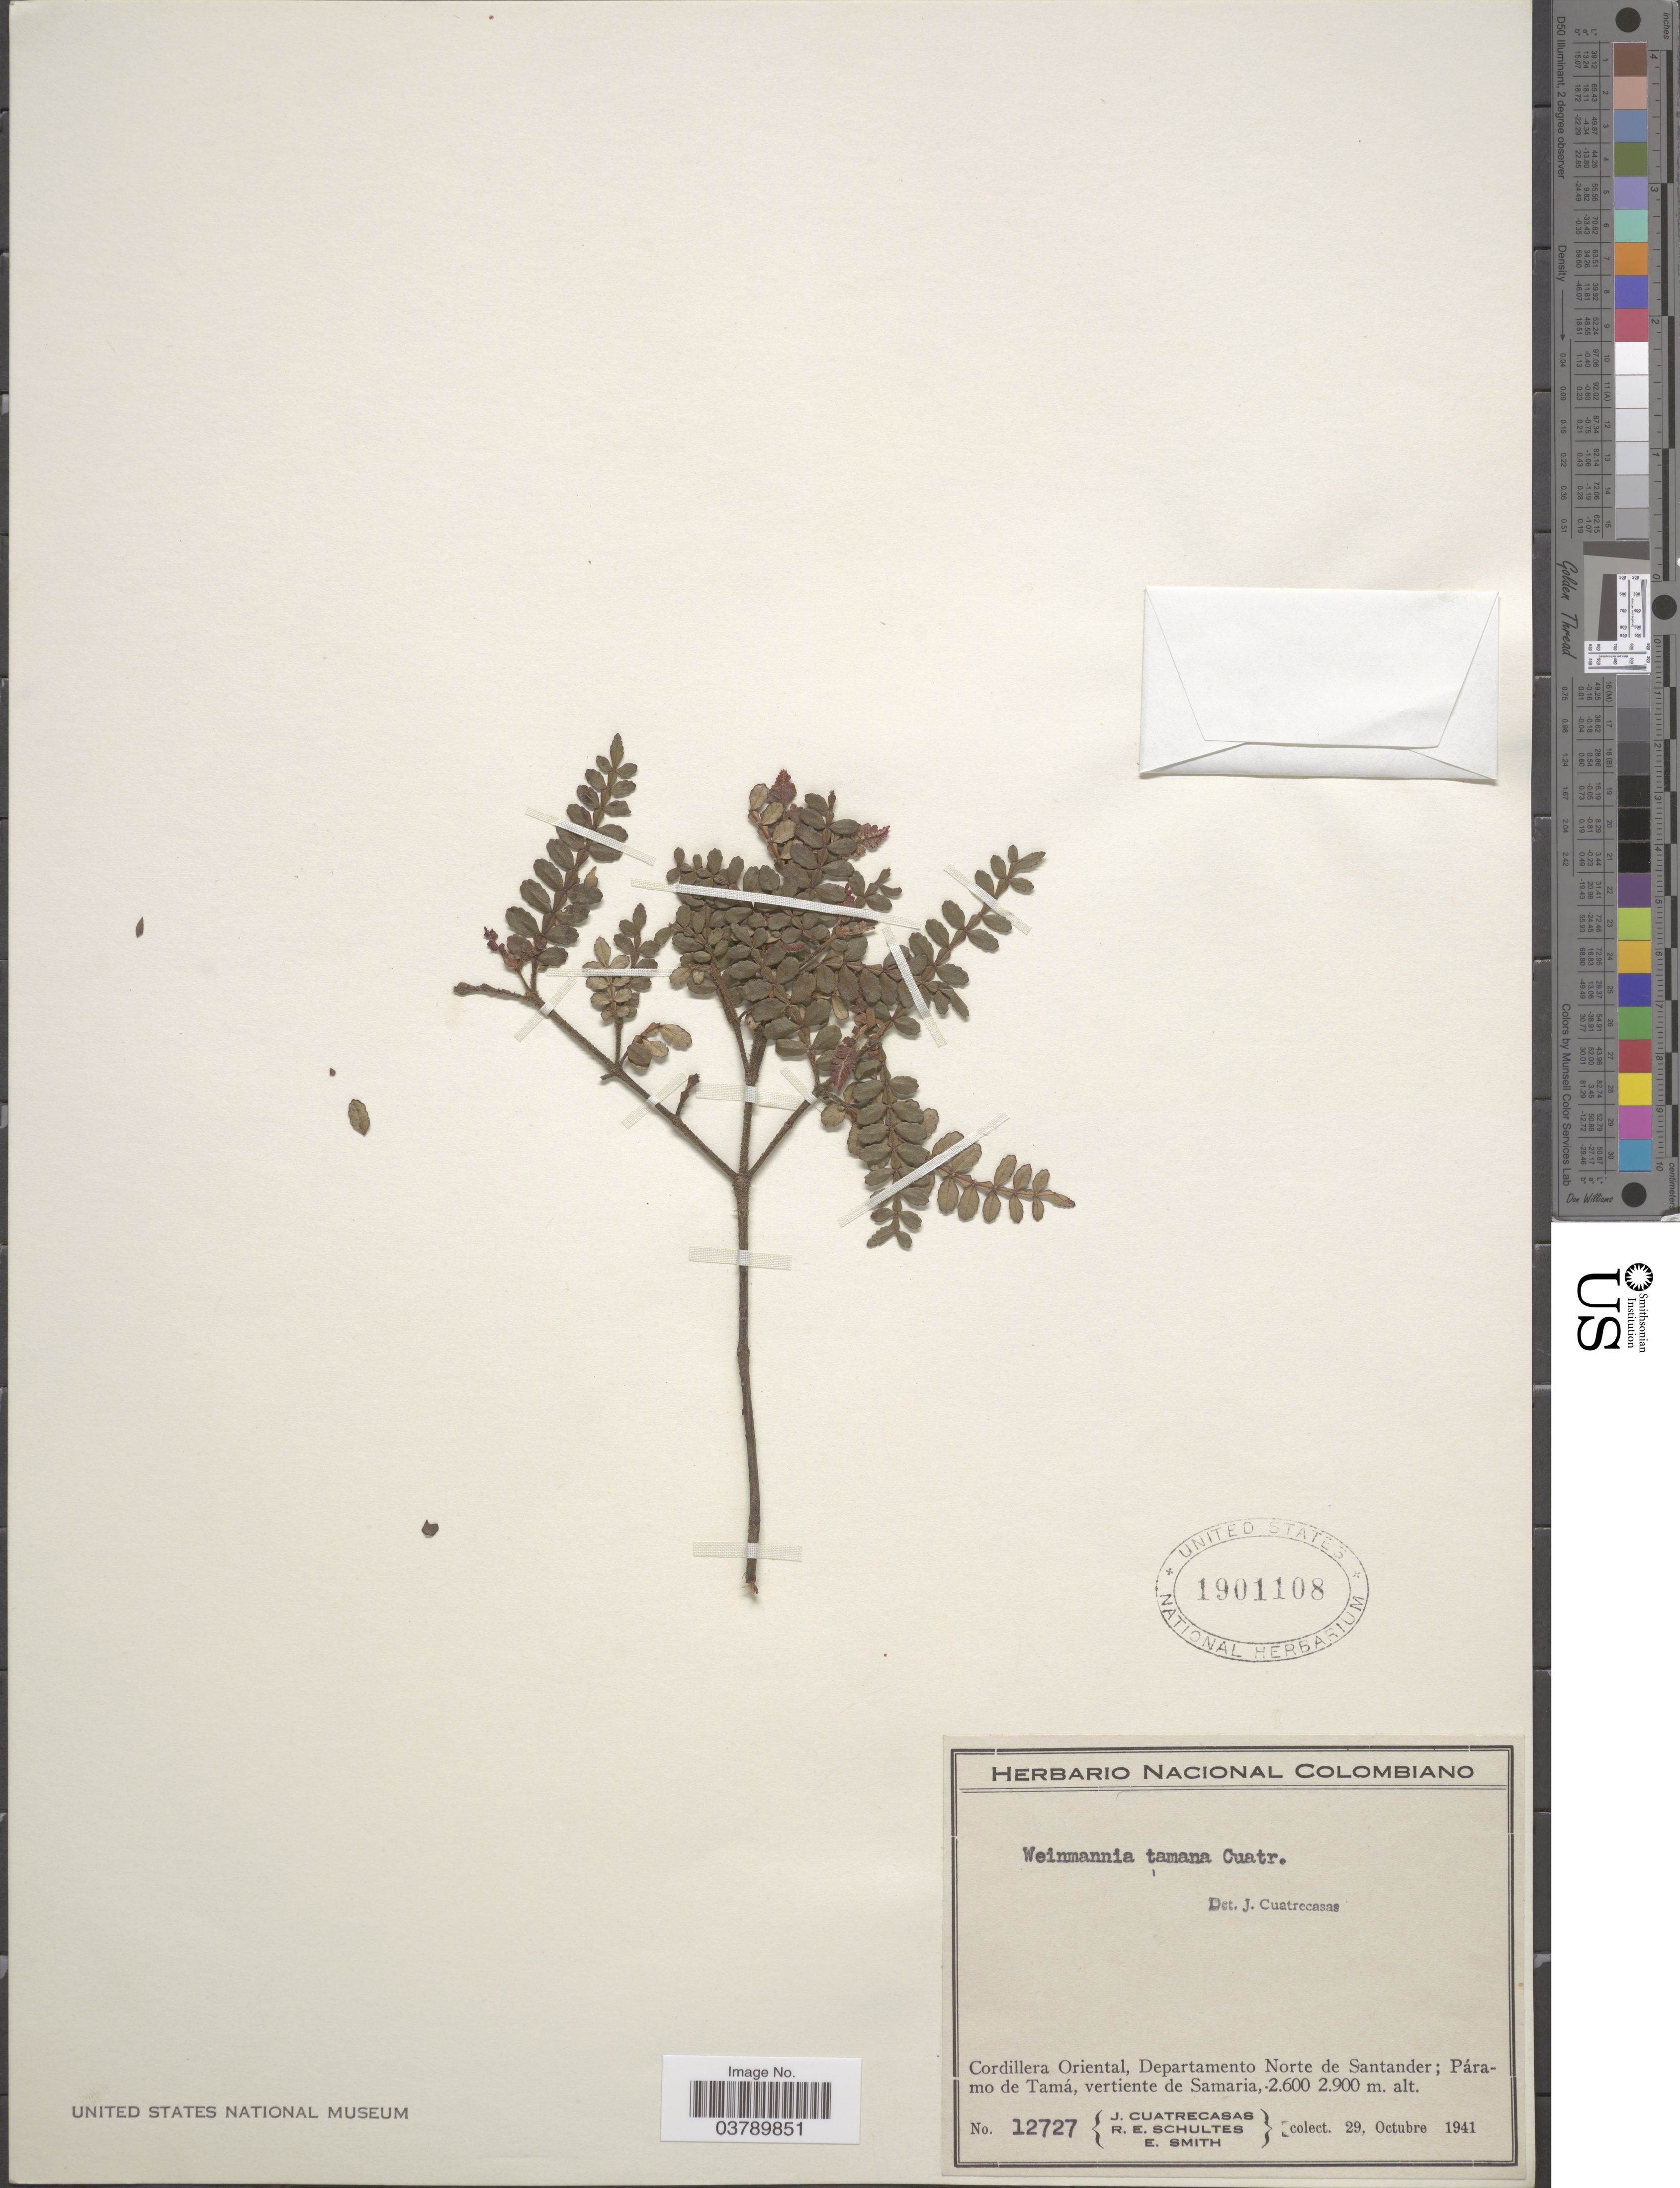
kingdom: Plantae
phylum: Tracheophyta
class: Magnoliopsida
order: Oxalidales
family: Cunoniaceae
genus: Weinmannia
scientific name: Weinmannia tamana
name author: Cuatrec.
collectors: J. Cuatrecasas, R. E. Schultes & E. Smith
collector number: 12727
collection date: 1941-10-29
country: Colombia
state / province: Norte de Santander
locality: Cordillera Oriental, Departamento Norte de Santander; Páramo de Tamá, vertiente de Samaria.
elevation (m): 2600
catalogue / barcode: US 1901108